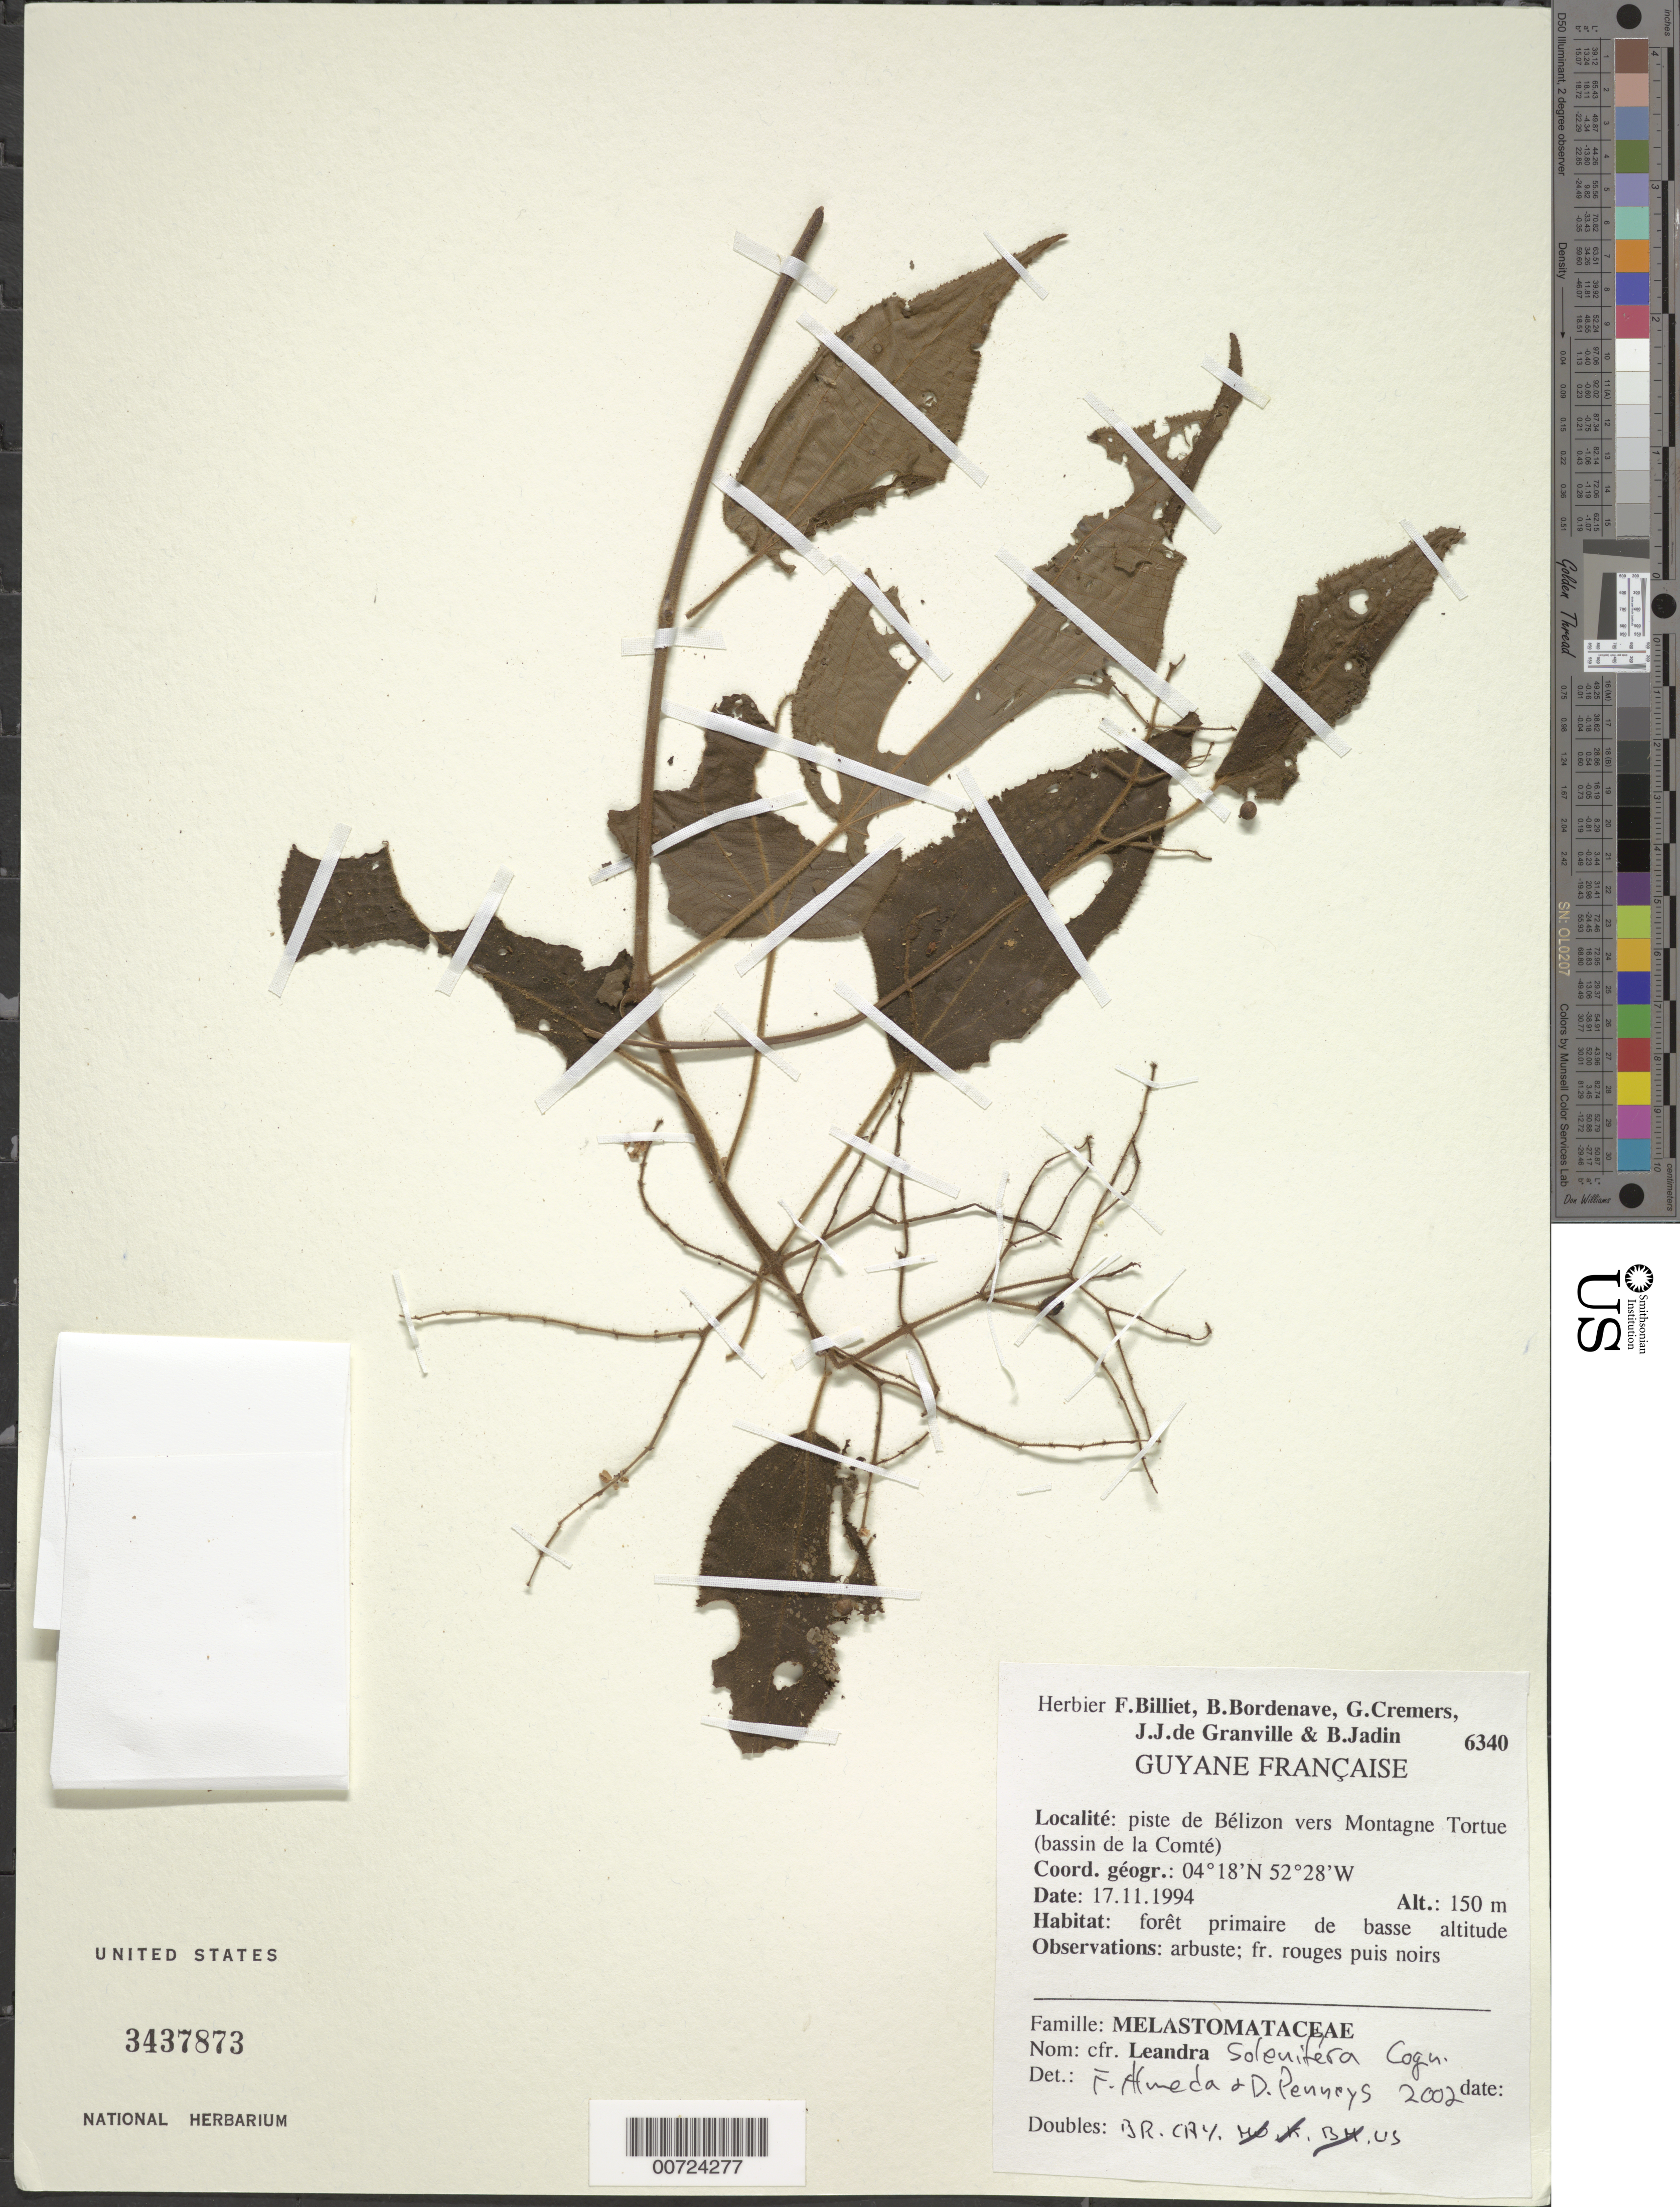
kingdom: Plantae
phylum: Tracheophyta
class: Magnoliopsida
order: Myrtales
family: Melastomataceae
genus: Leandra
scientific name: Leandra solenifera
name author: Cogn.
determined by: Almeda, F.; Penneys, D. S.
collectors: F. Billiet, G. Cremers, B. Bordenave, J.-J. de Granville & B. Jadin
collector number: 6340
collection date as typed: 17-Nov-94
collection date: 1994-11-17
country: French Guiana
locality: Piste de Bélizon, vers Montagne Tortue (Bassin de la Comté)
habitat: Primary forest, low altitude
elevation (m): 150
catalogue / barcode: US 3437873